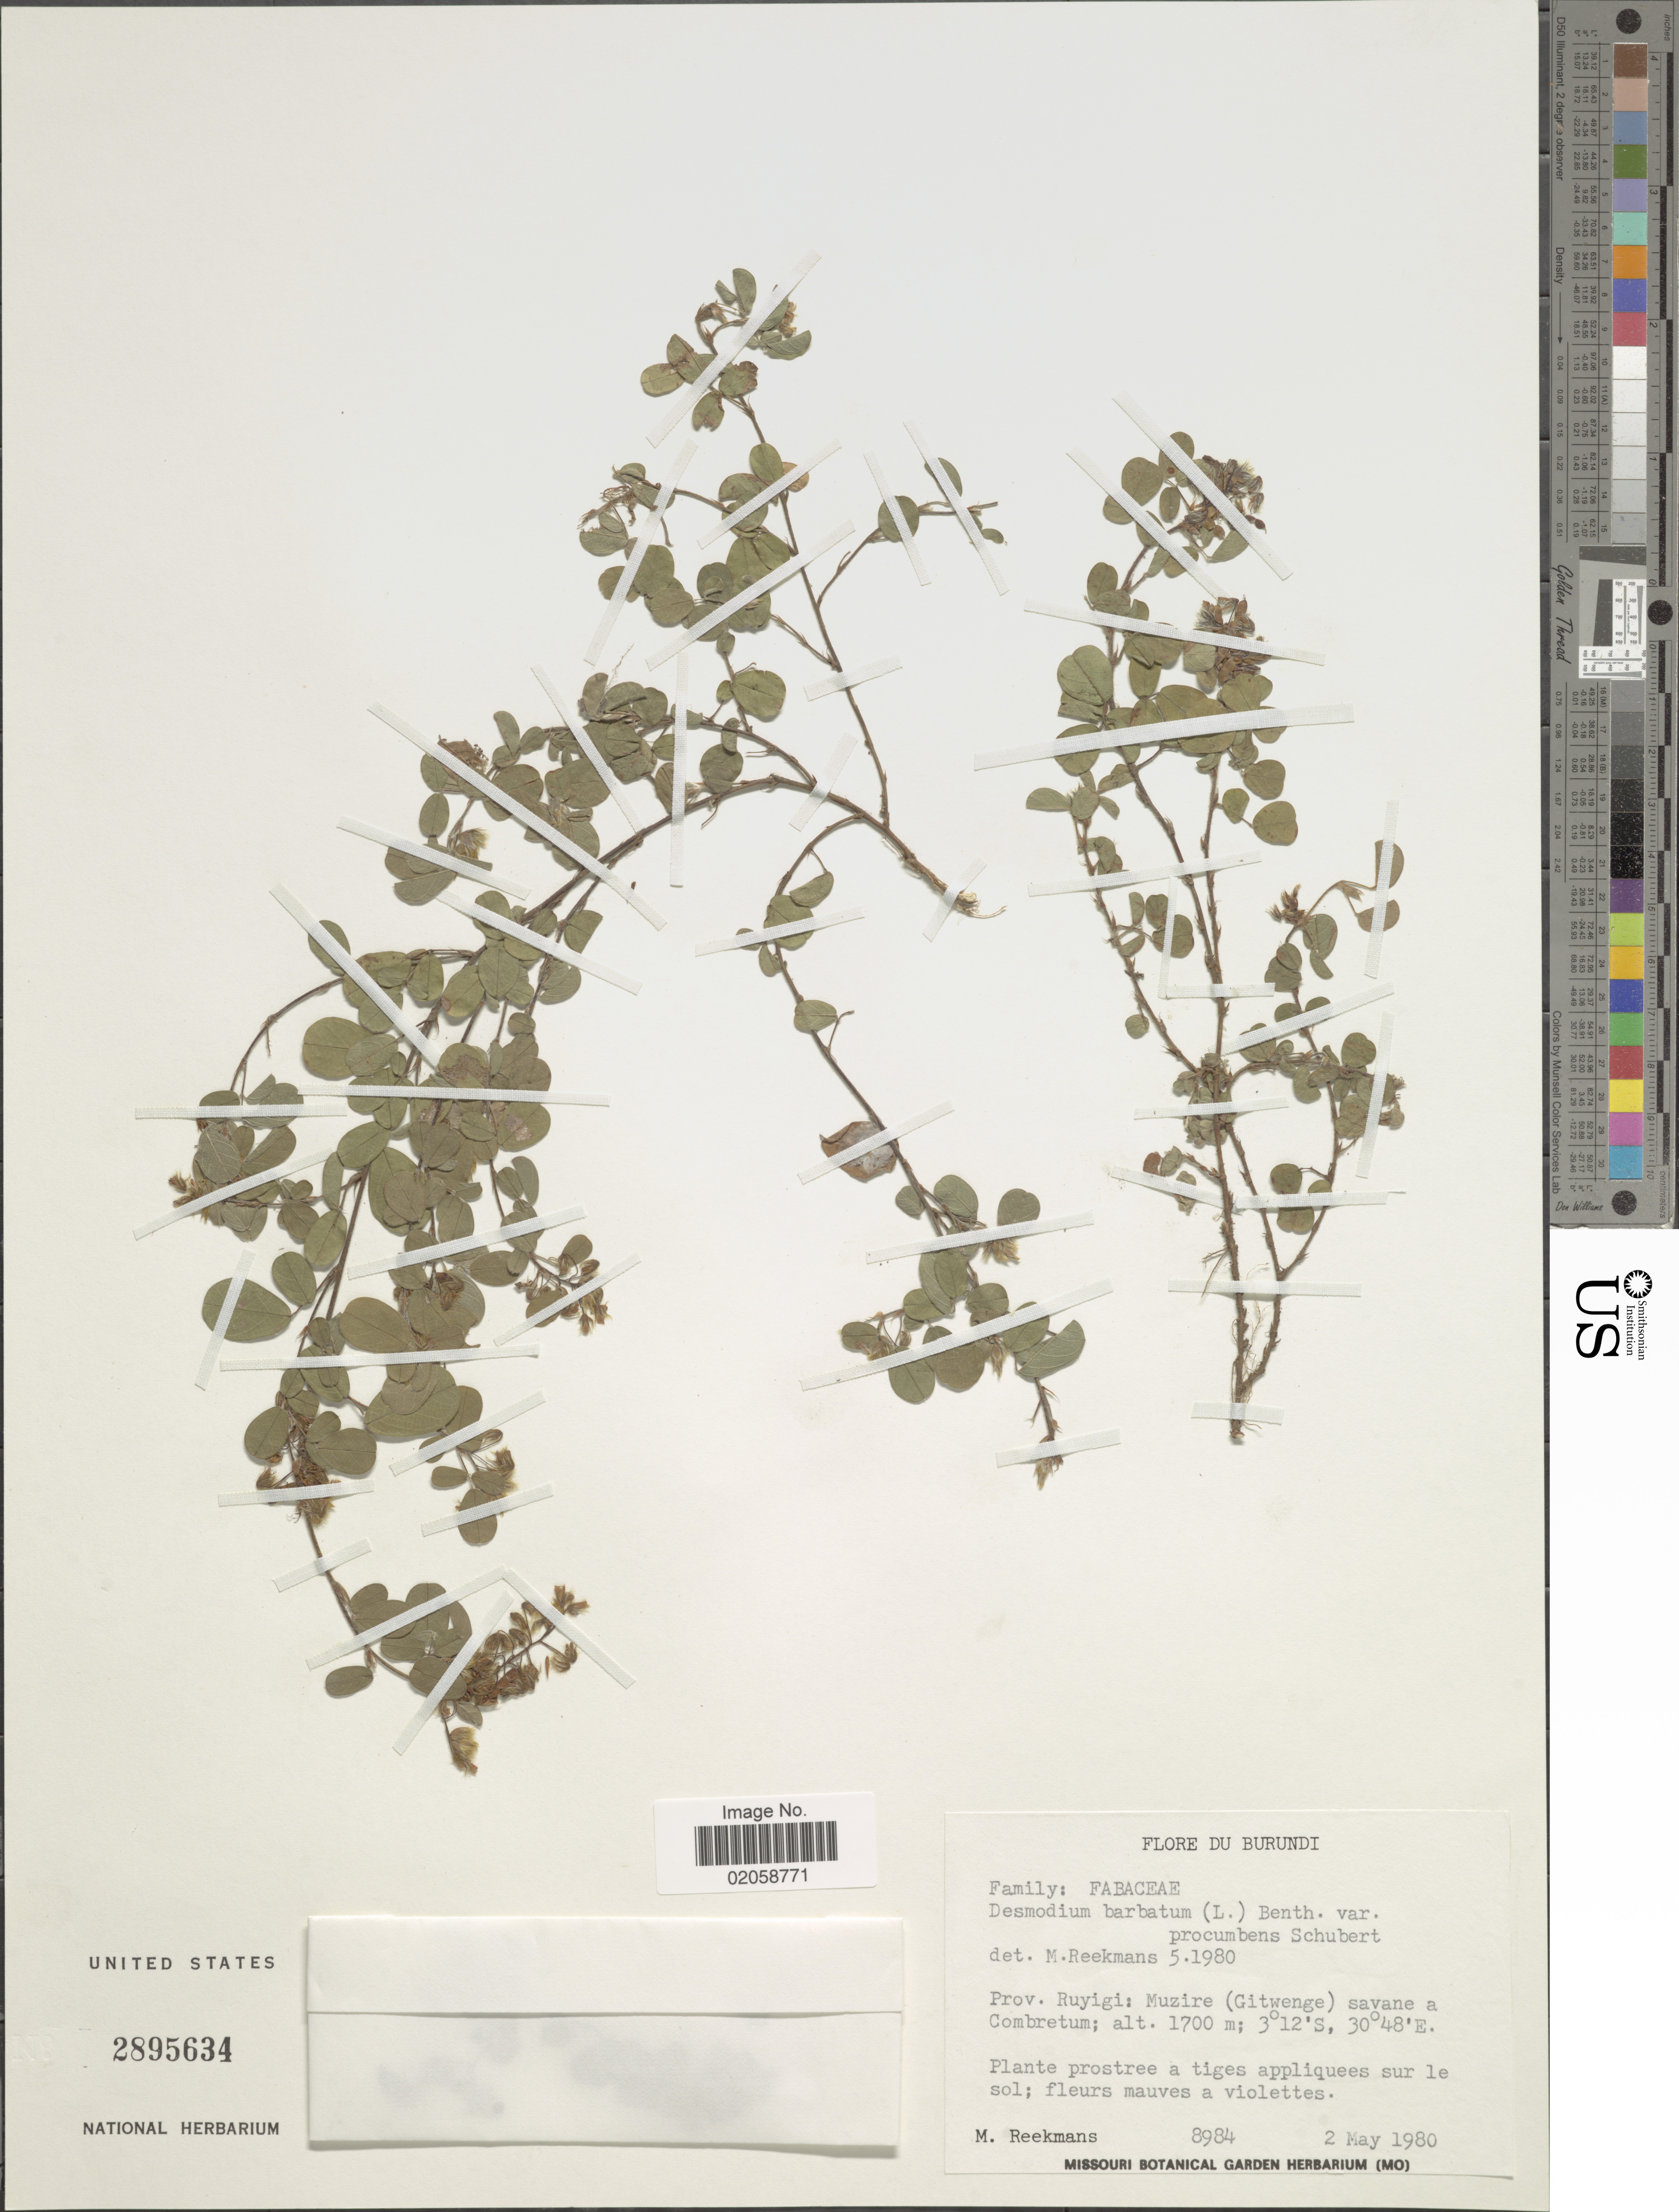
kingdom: Plantae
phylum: Tracheophyta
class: Magnoliopsida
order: Fabales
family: Fabaceae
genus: Grona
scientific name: Grona barbata var. procumbens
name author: (B.G. Schub.) H. Ohashi & K. Ohashi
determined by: Strong, Mark T., (BOT), Smithsonian Institution - National Museum of Natural History (UNITED STATES)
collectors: M. Reekmans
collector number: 8984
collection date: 1980-05-02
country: Burundi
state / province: Ruyigi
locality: Prov. Ruyigi: Muzire (Gitwenge) savane a Combretum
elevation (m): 1700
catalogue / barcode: US 2895634